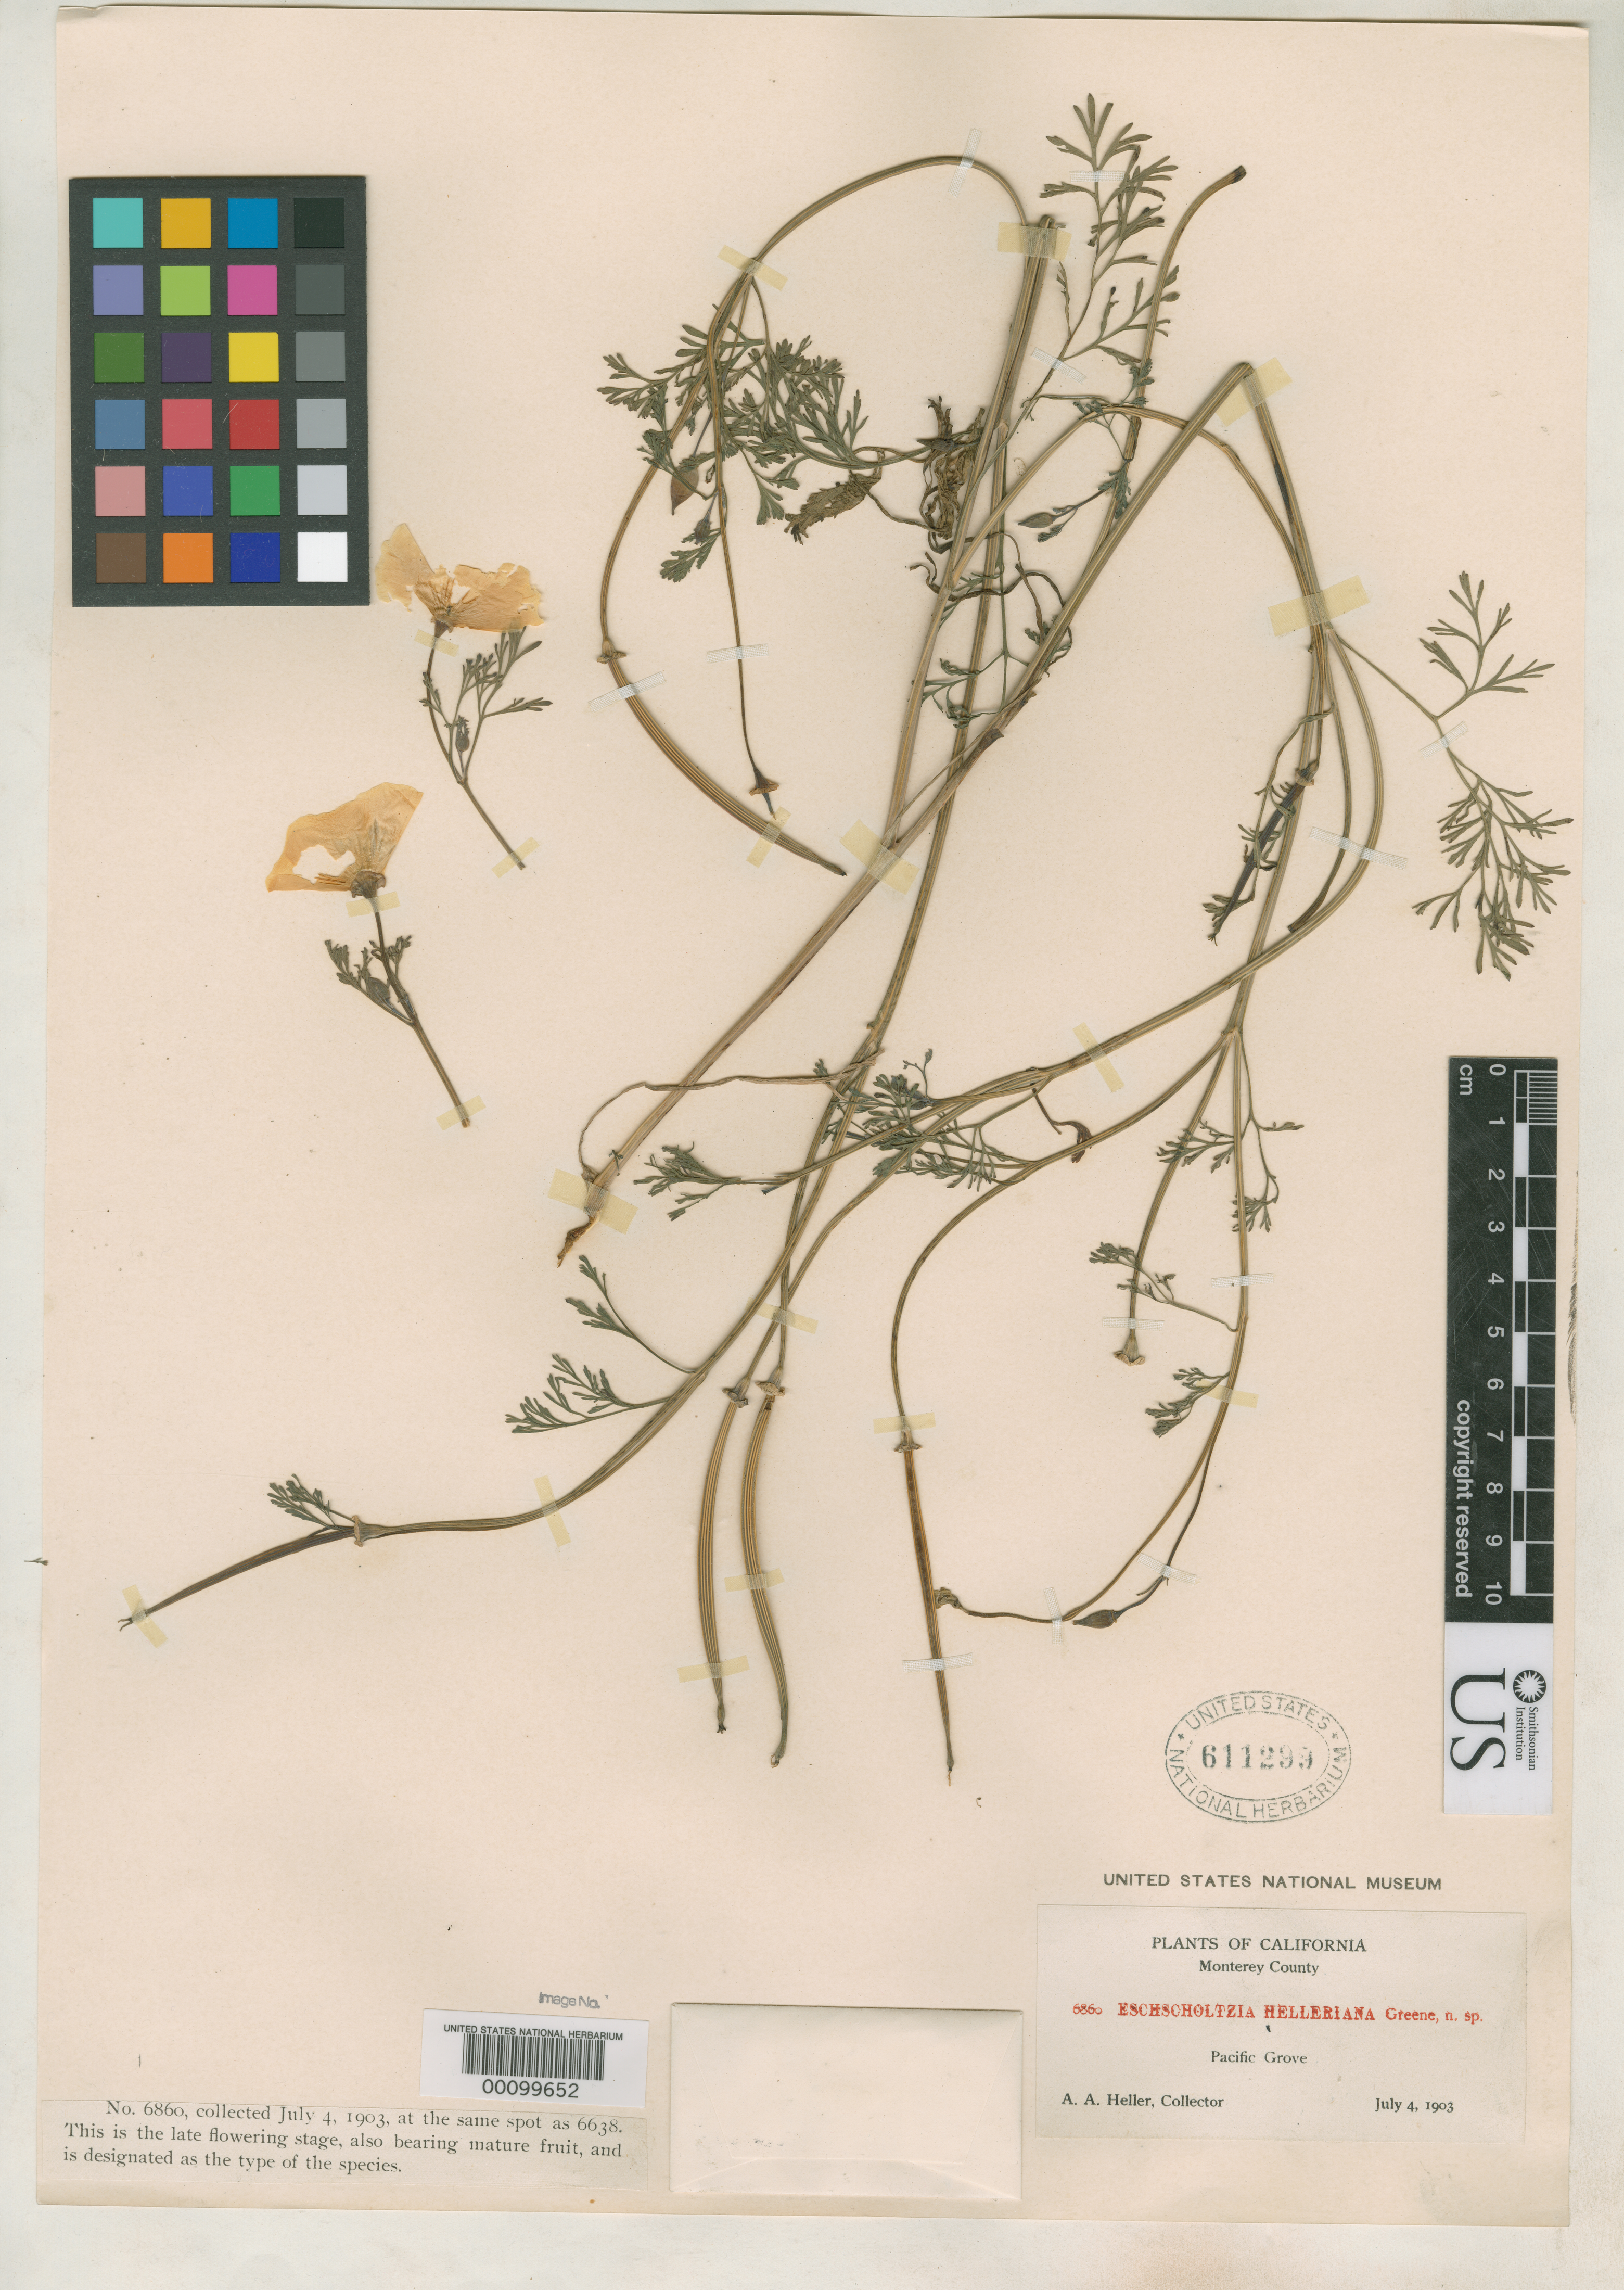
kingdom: Plantae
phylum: Tracheophyta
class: Magnoliopsida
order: Ranunculales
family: Papaveraceae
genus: Eschscholzia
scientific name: Eschscholzia helleriana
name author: Greene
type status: Isotype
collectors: A. A. Heller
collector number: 6860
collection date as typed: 04 Jul 1903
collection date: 1903-07-04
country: United States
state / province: California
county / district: Monterey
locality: About Monterey, Pacific Grove.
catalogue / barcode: US 611299